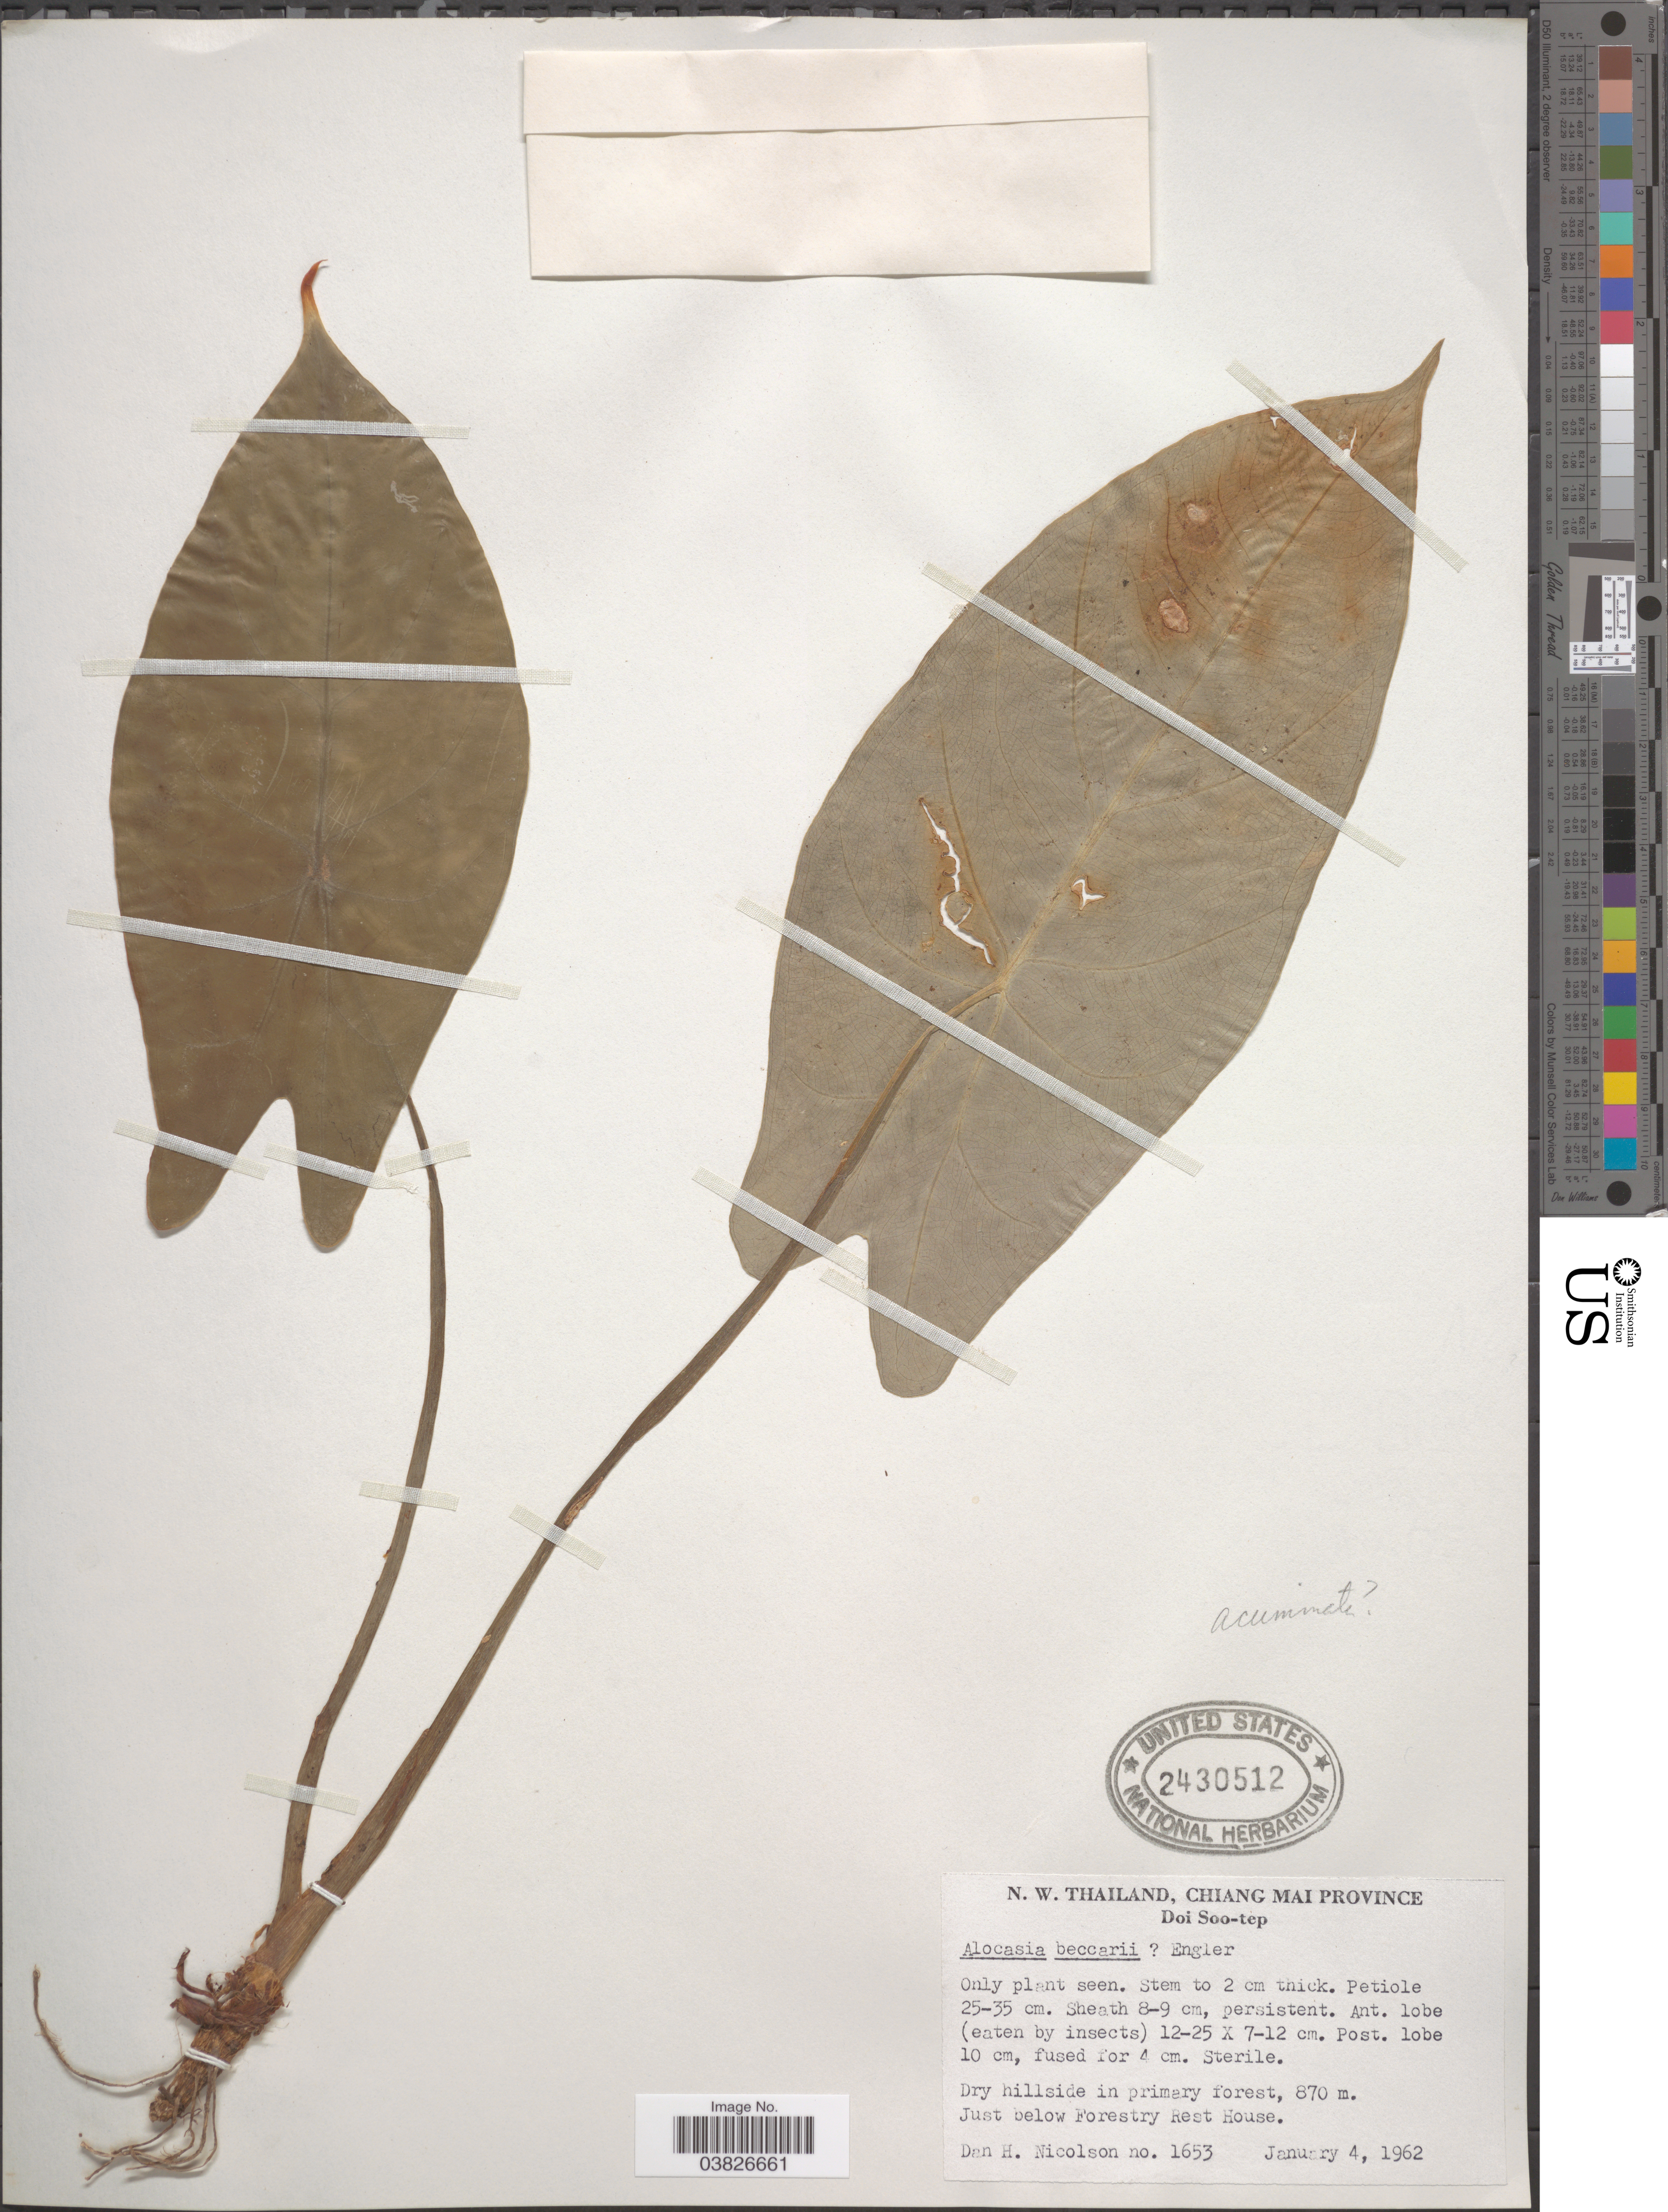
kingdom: Plantae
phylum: Tracheophyta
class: Liliopsida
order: Alismatales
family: Araceae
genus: Alocasia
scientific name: Alocasia acuminata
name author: Schott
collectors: D. H. Nicolson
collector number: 1653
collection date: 1962-01-04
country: Thailand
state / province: Chiang Mai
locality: N. W. Thailand. Doi Soo-tep. Just below Forestry Rest House.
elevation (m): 870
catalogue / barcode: US 2430512